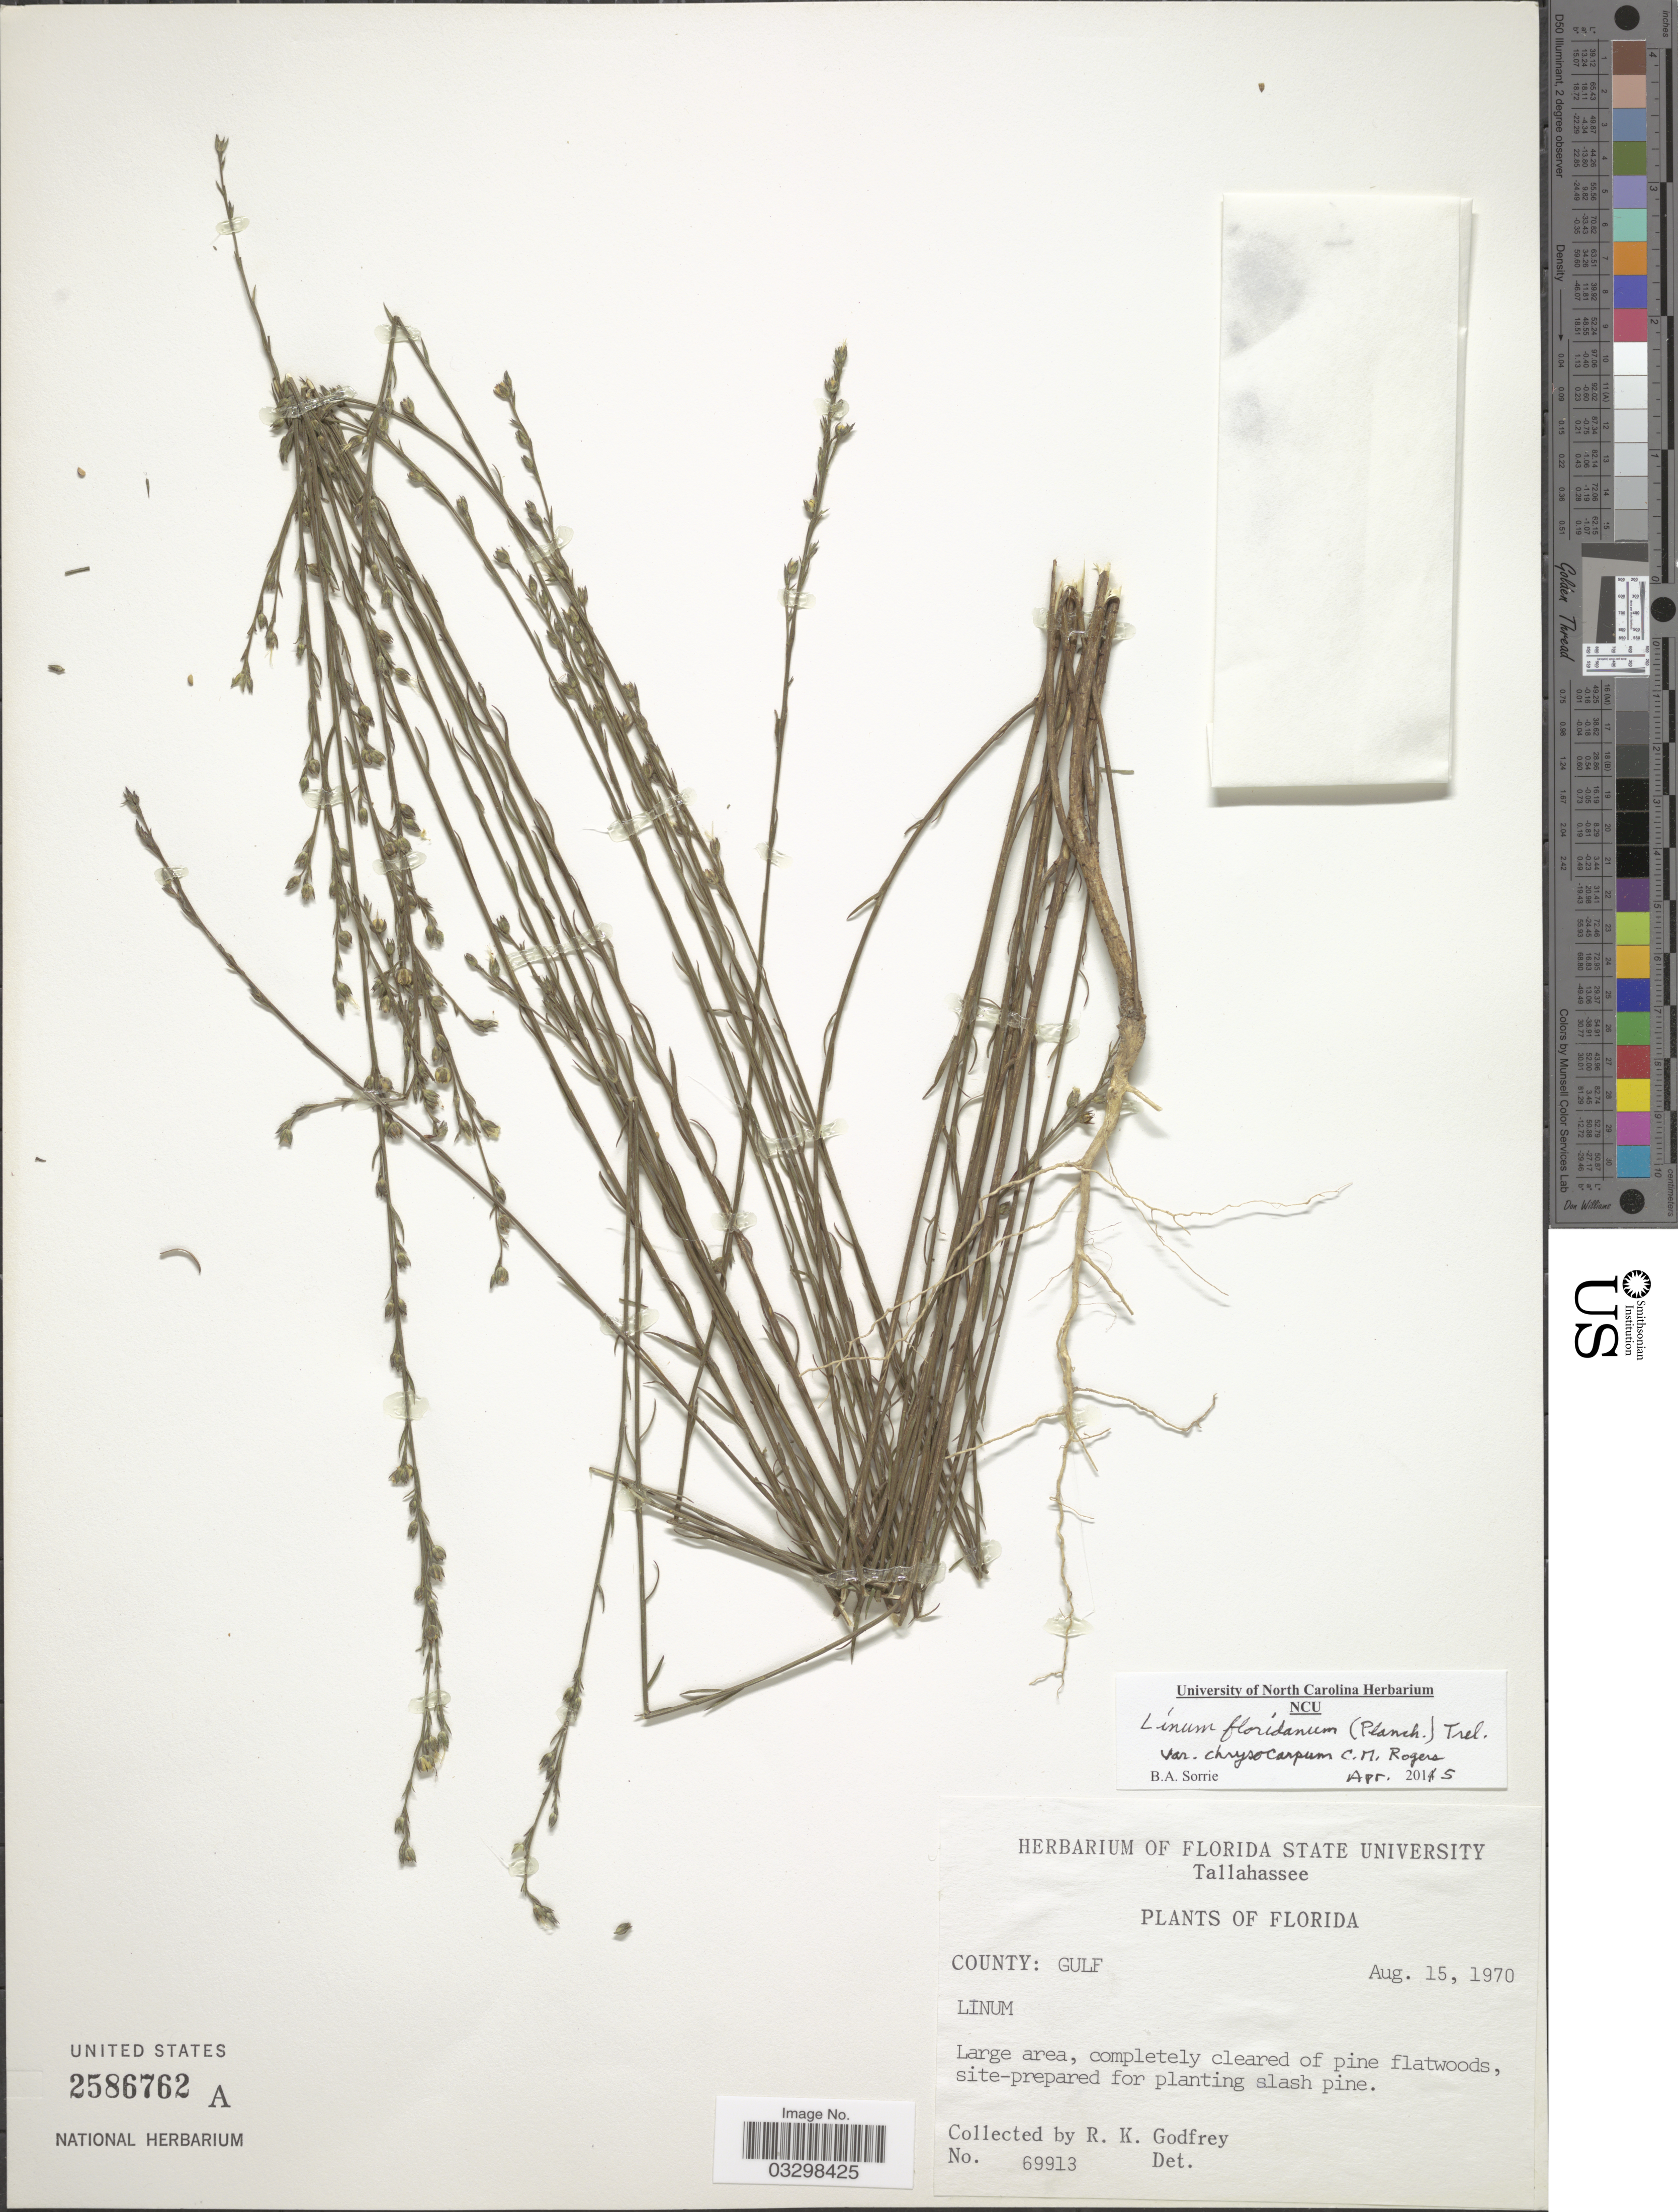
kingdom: Plantae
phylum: Tracheophyta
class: Magnoliopsida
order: Malpighiales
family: Linaceae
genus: Linum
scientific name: Linum floridanum var. chrysocarpum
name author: C.M. Rogers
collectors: R. K. Godfrey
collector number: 69913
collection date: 1970-08-15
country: United States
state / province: Florida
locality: County: Gulf.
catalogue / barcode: US 2586762A